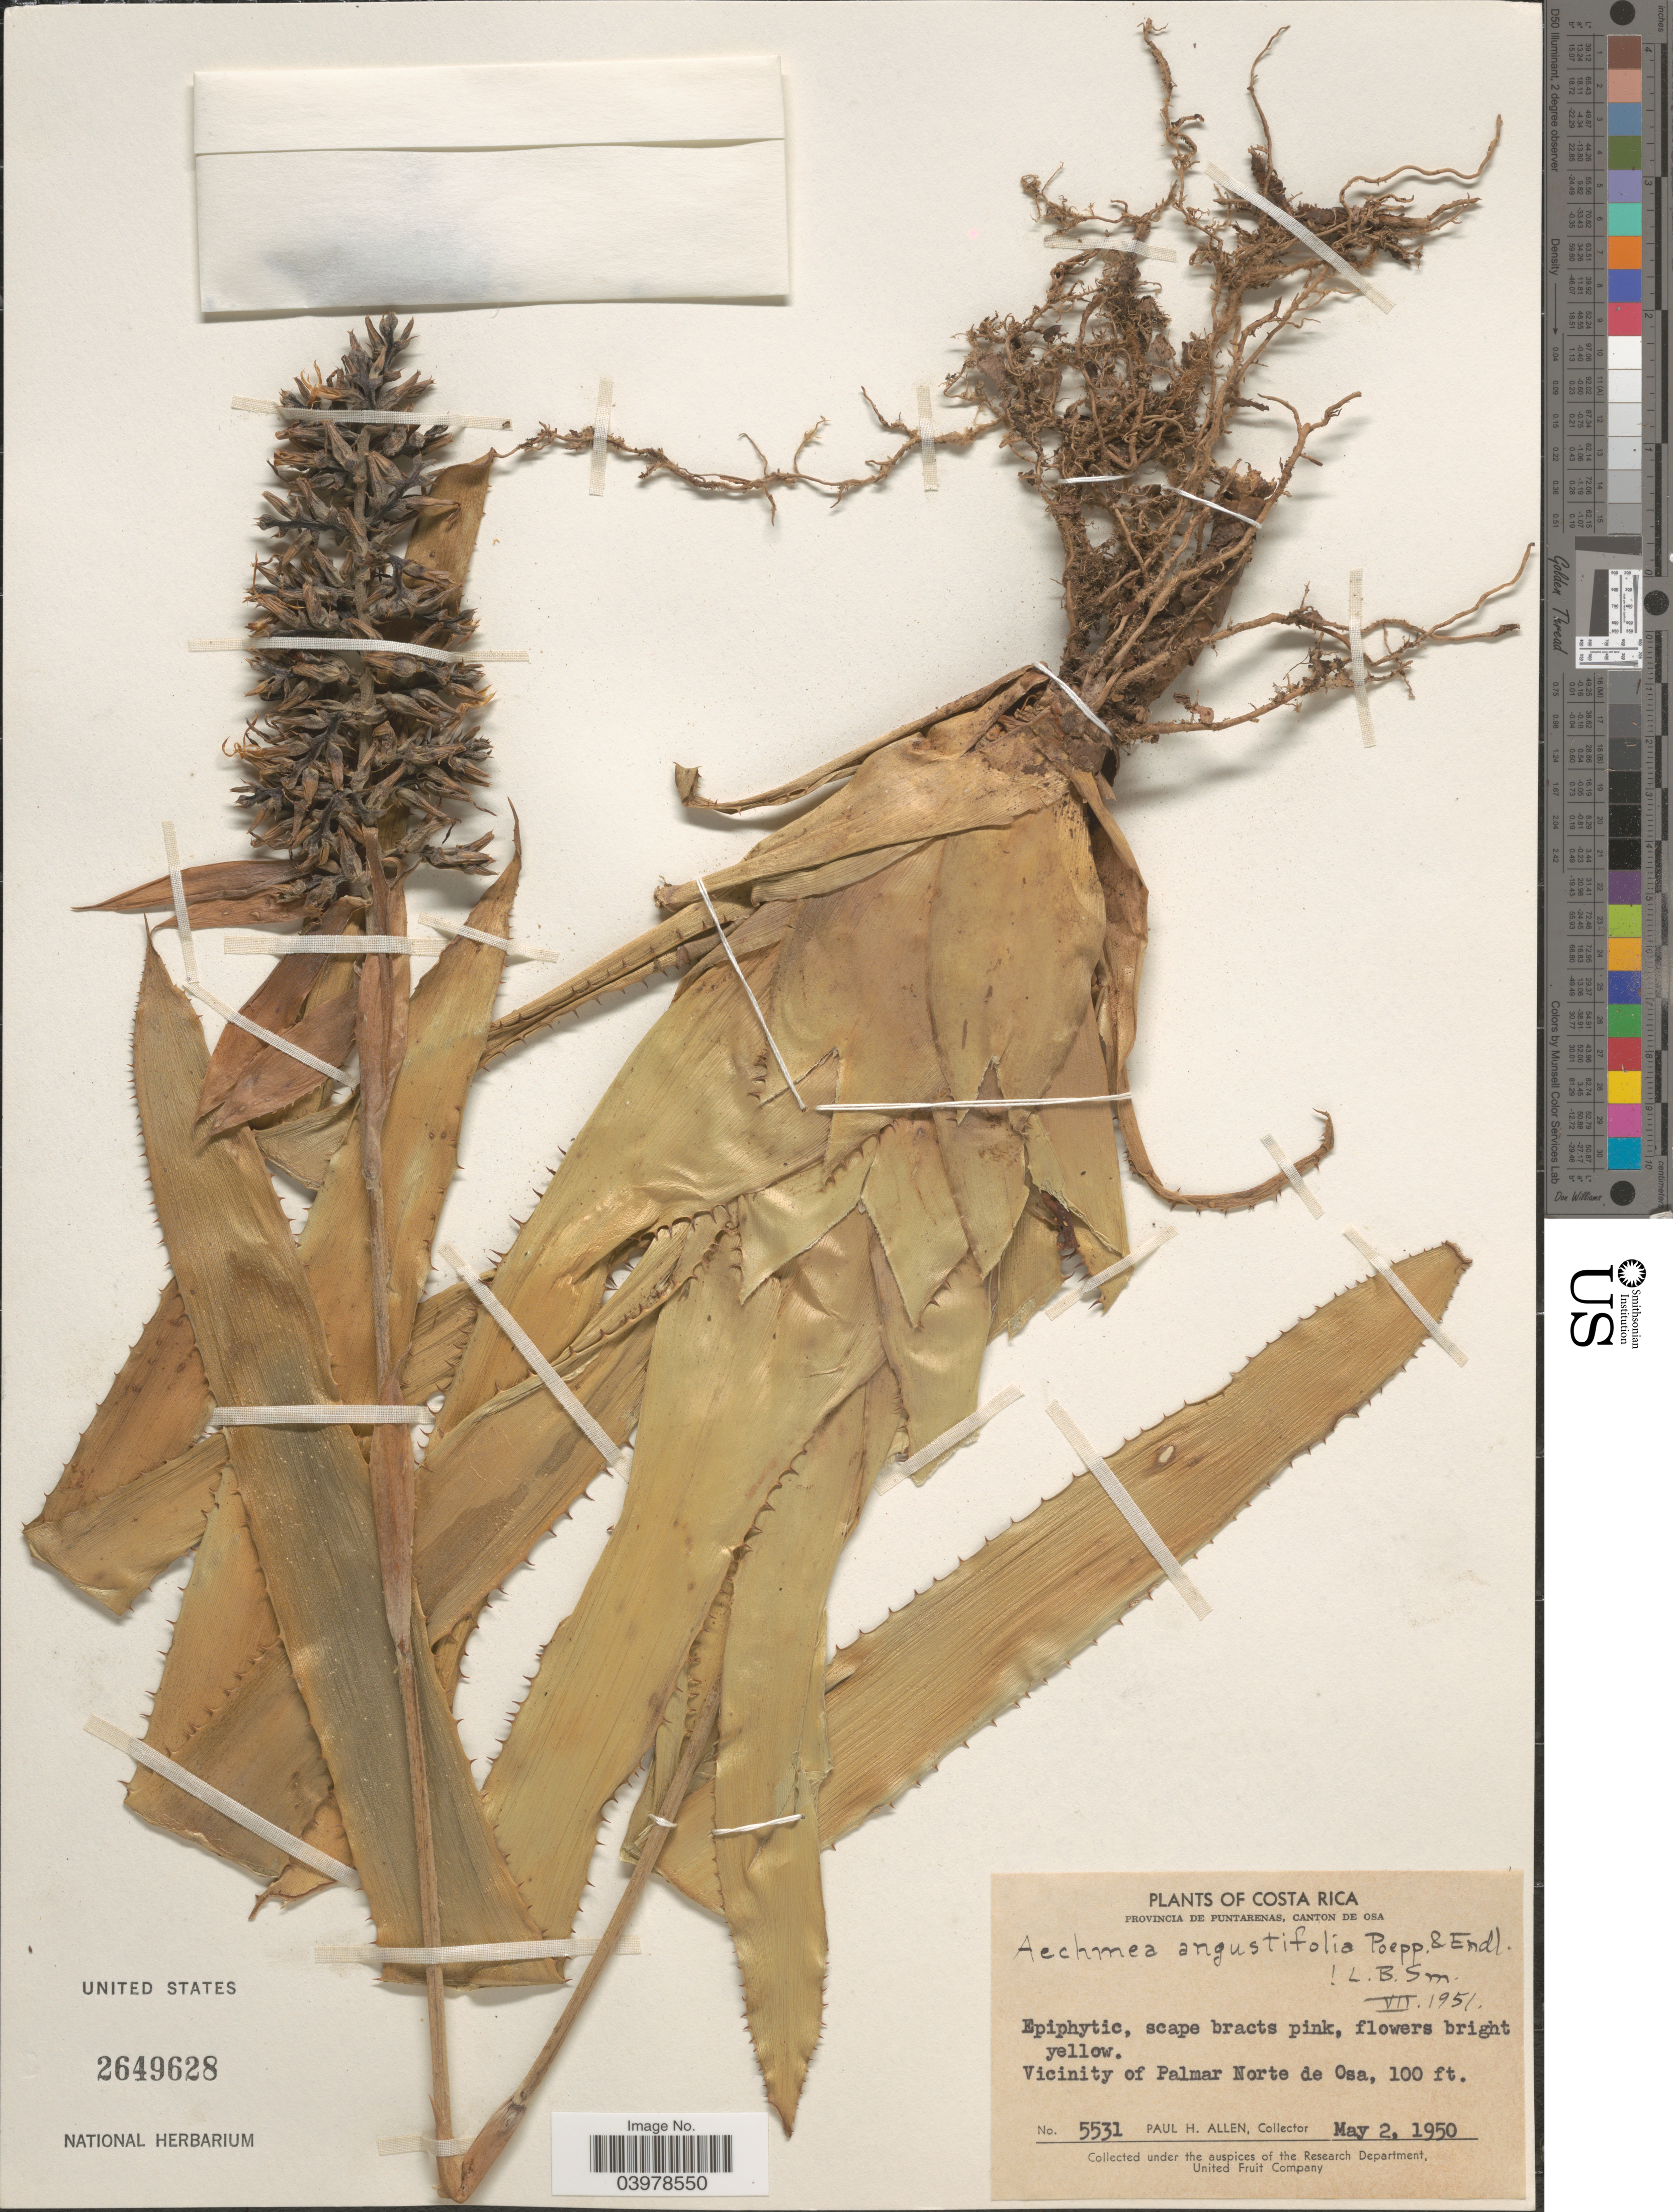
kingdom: Plantae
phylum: Tracheophyta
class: Liliopsida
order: Poales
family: Bromeliaceae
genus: Aechmea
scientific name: Aechmea angustifolia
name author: Poepp. & Endl.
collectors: P. H. Allen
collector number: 5531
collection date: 1950-05-02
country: Costa Rica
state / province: Puntarenas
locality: Canton de Osa. Vicinity of Palmar Norte de Osa.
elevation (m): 30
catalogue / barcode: US 2649628